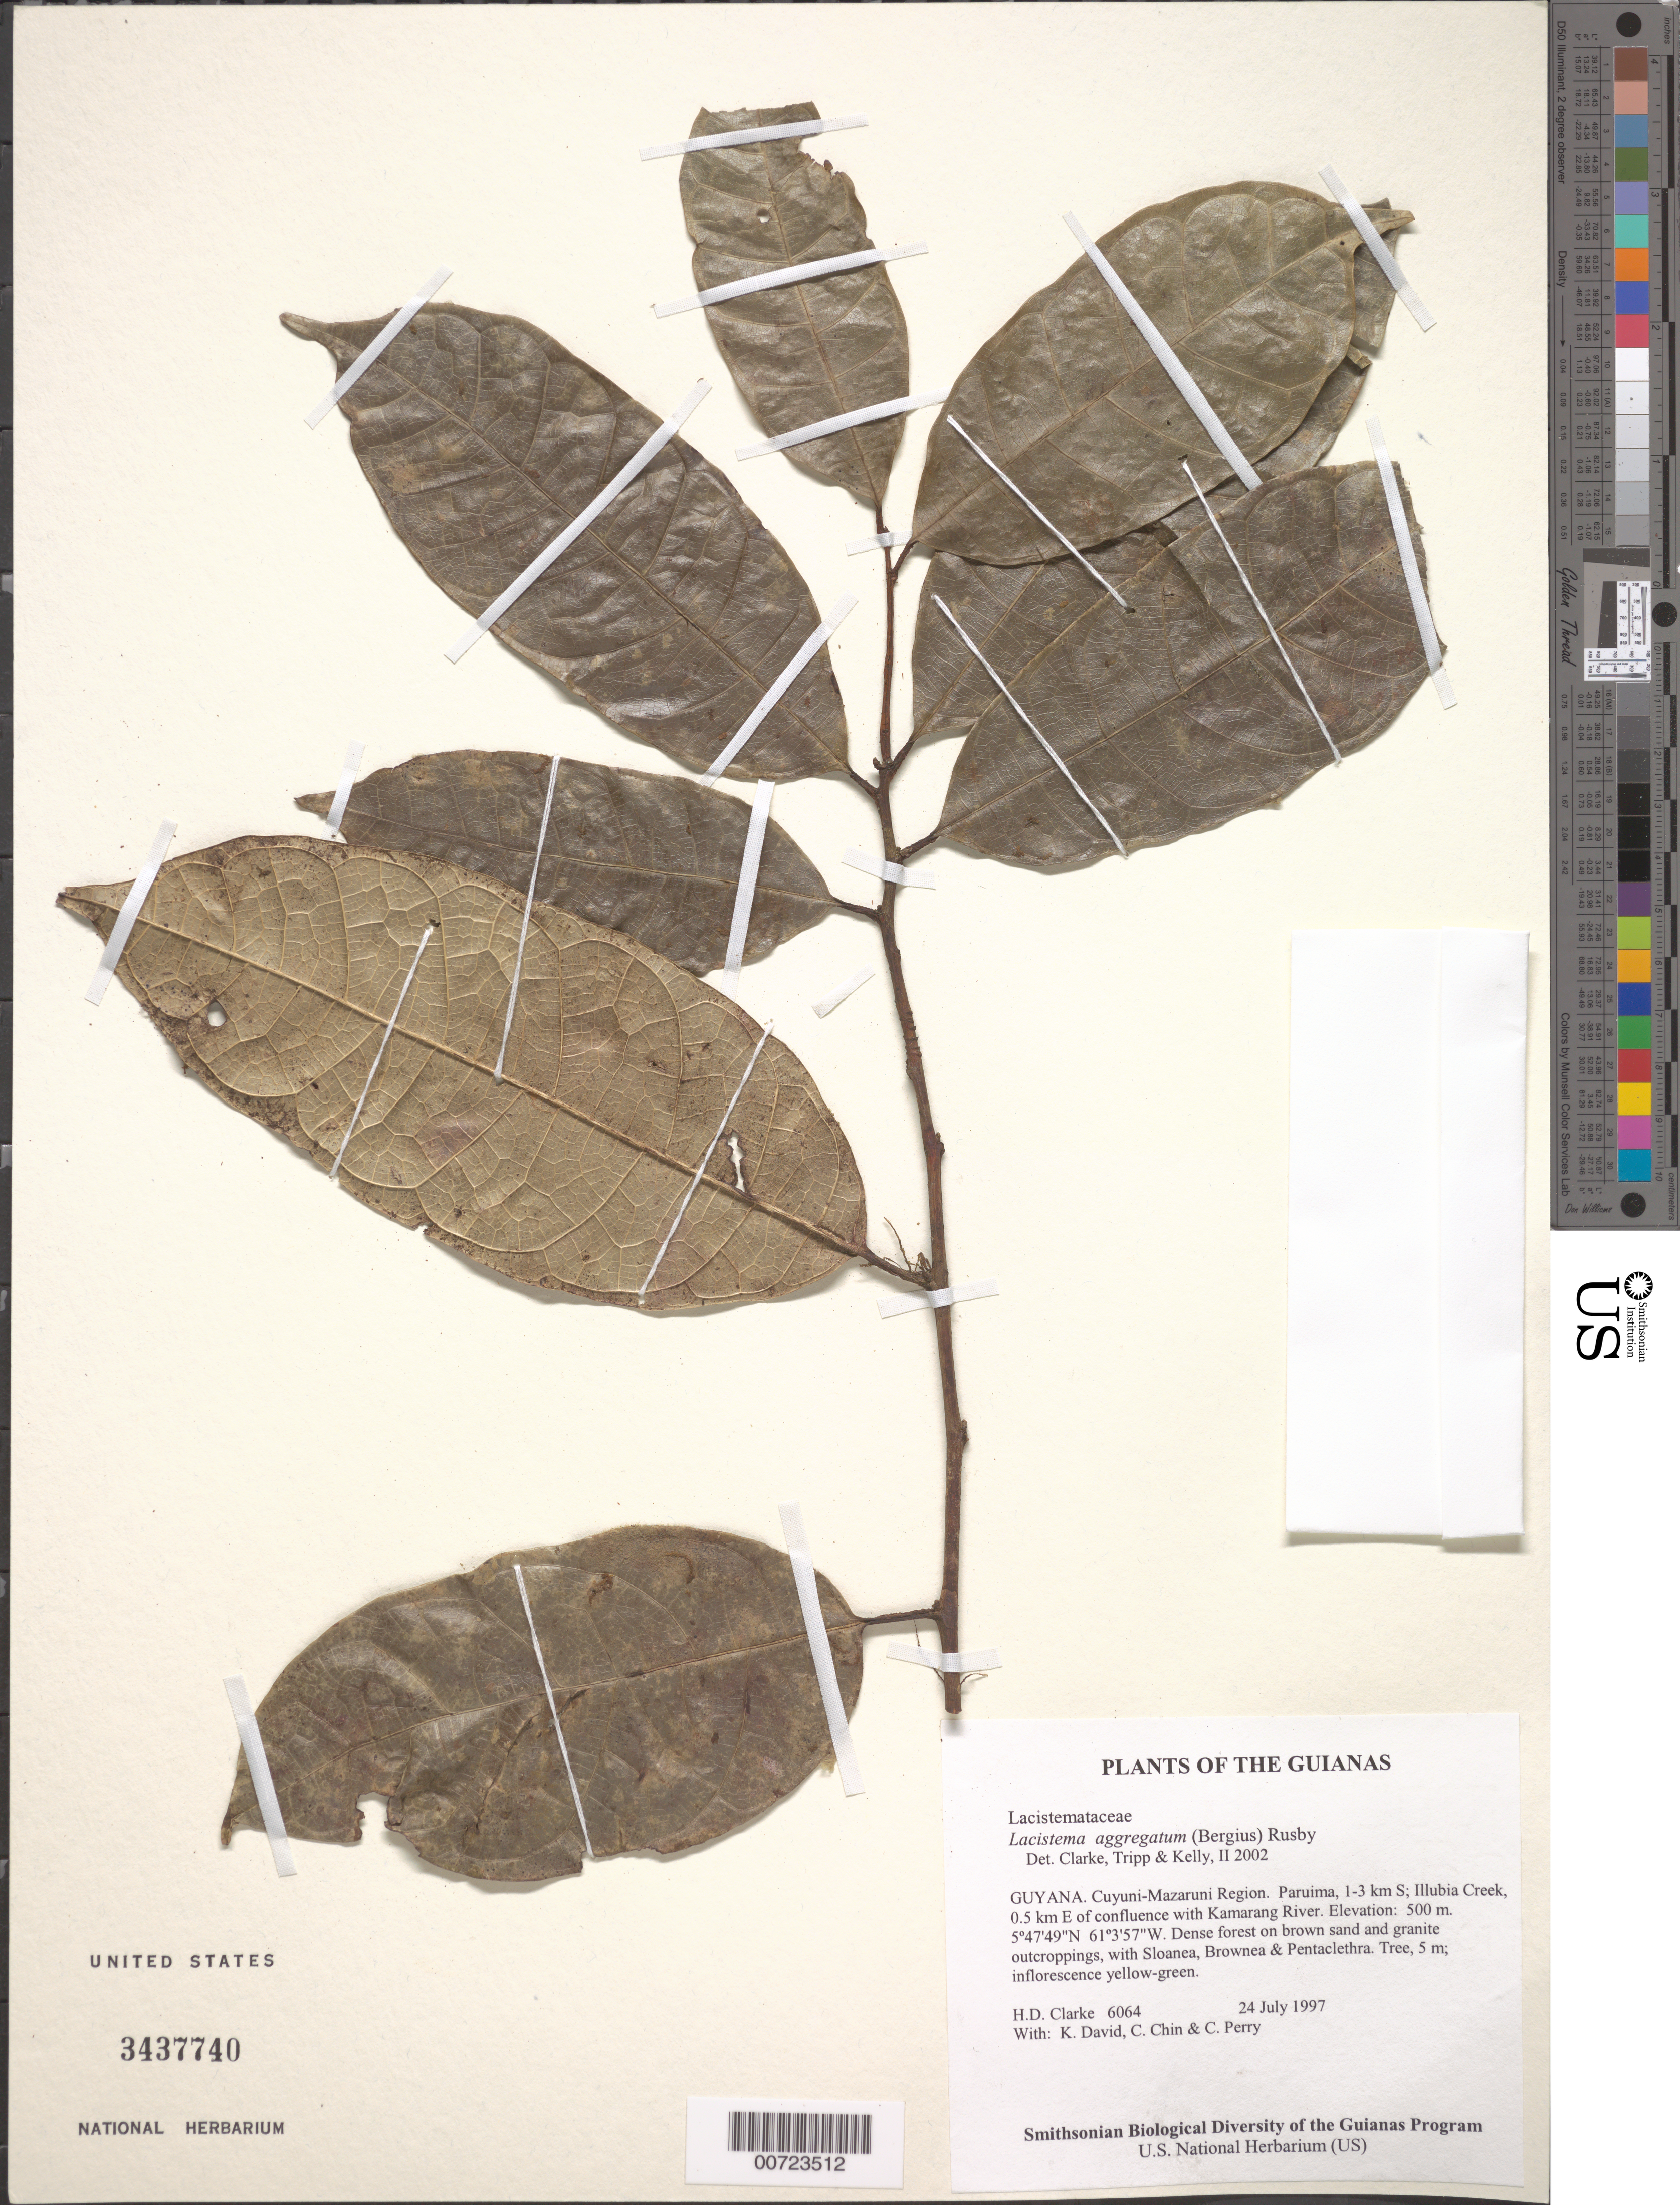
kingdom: Plantae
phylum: Tracheophyta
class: Magnoliopsida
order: Malpighiales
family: Lacistemataceae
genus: Lacistema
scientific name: Lacistema aggregatum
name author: (P.J. Bergius) Rusby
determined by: Kelly, J.; Clarke, H. D.; Tripp, E. A.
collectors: H. D. Clarke, K. David, C. Chin & C. Perry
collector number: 6064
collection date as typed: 24 July 1997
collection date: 1997-07-24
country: Guyana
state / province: Cuyuni-Mazaruni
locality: Paruima, 1-3 km S; Illubia Creek, 0.5 km E of confluence with Kamarang River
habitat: Dense forest on brown sand and granite outcroppings, with Sloanea, Brownea & Pentaclethra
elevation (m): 500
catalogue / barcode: US 3437740